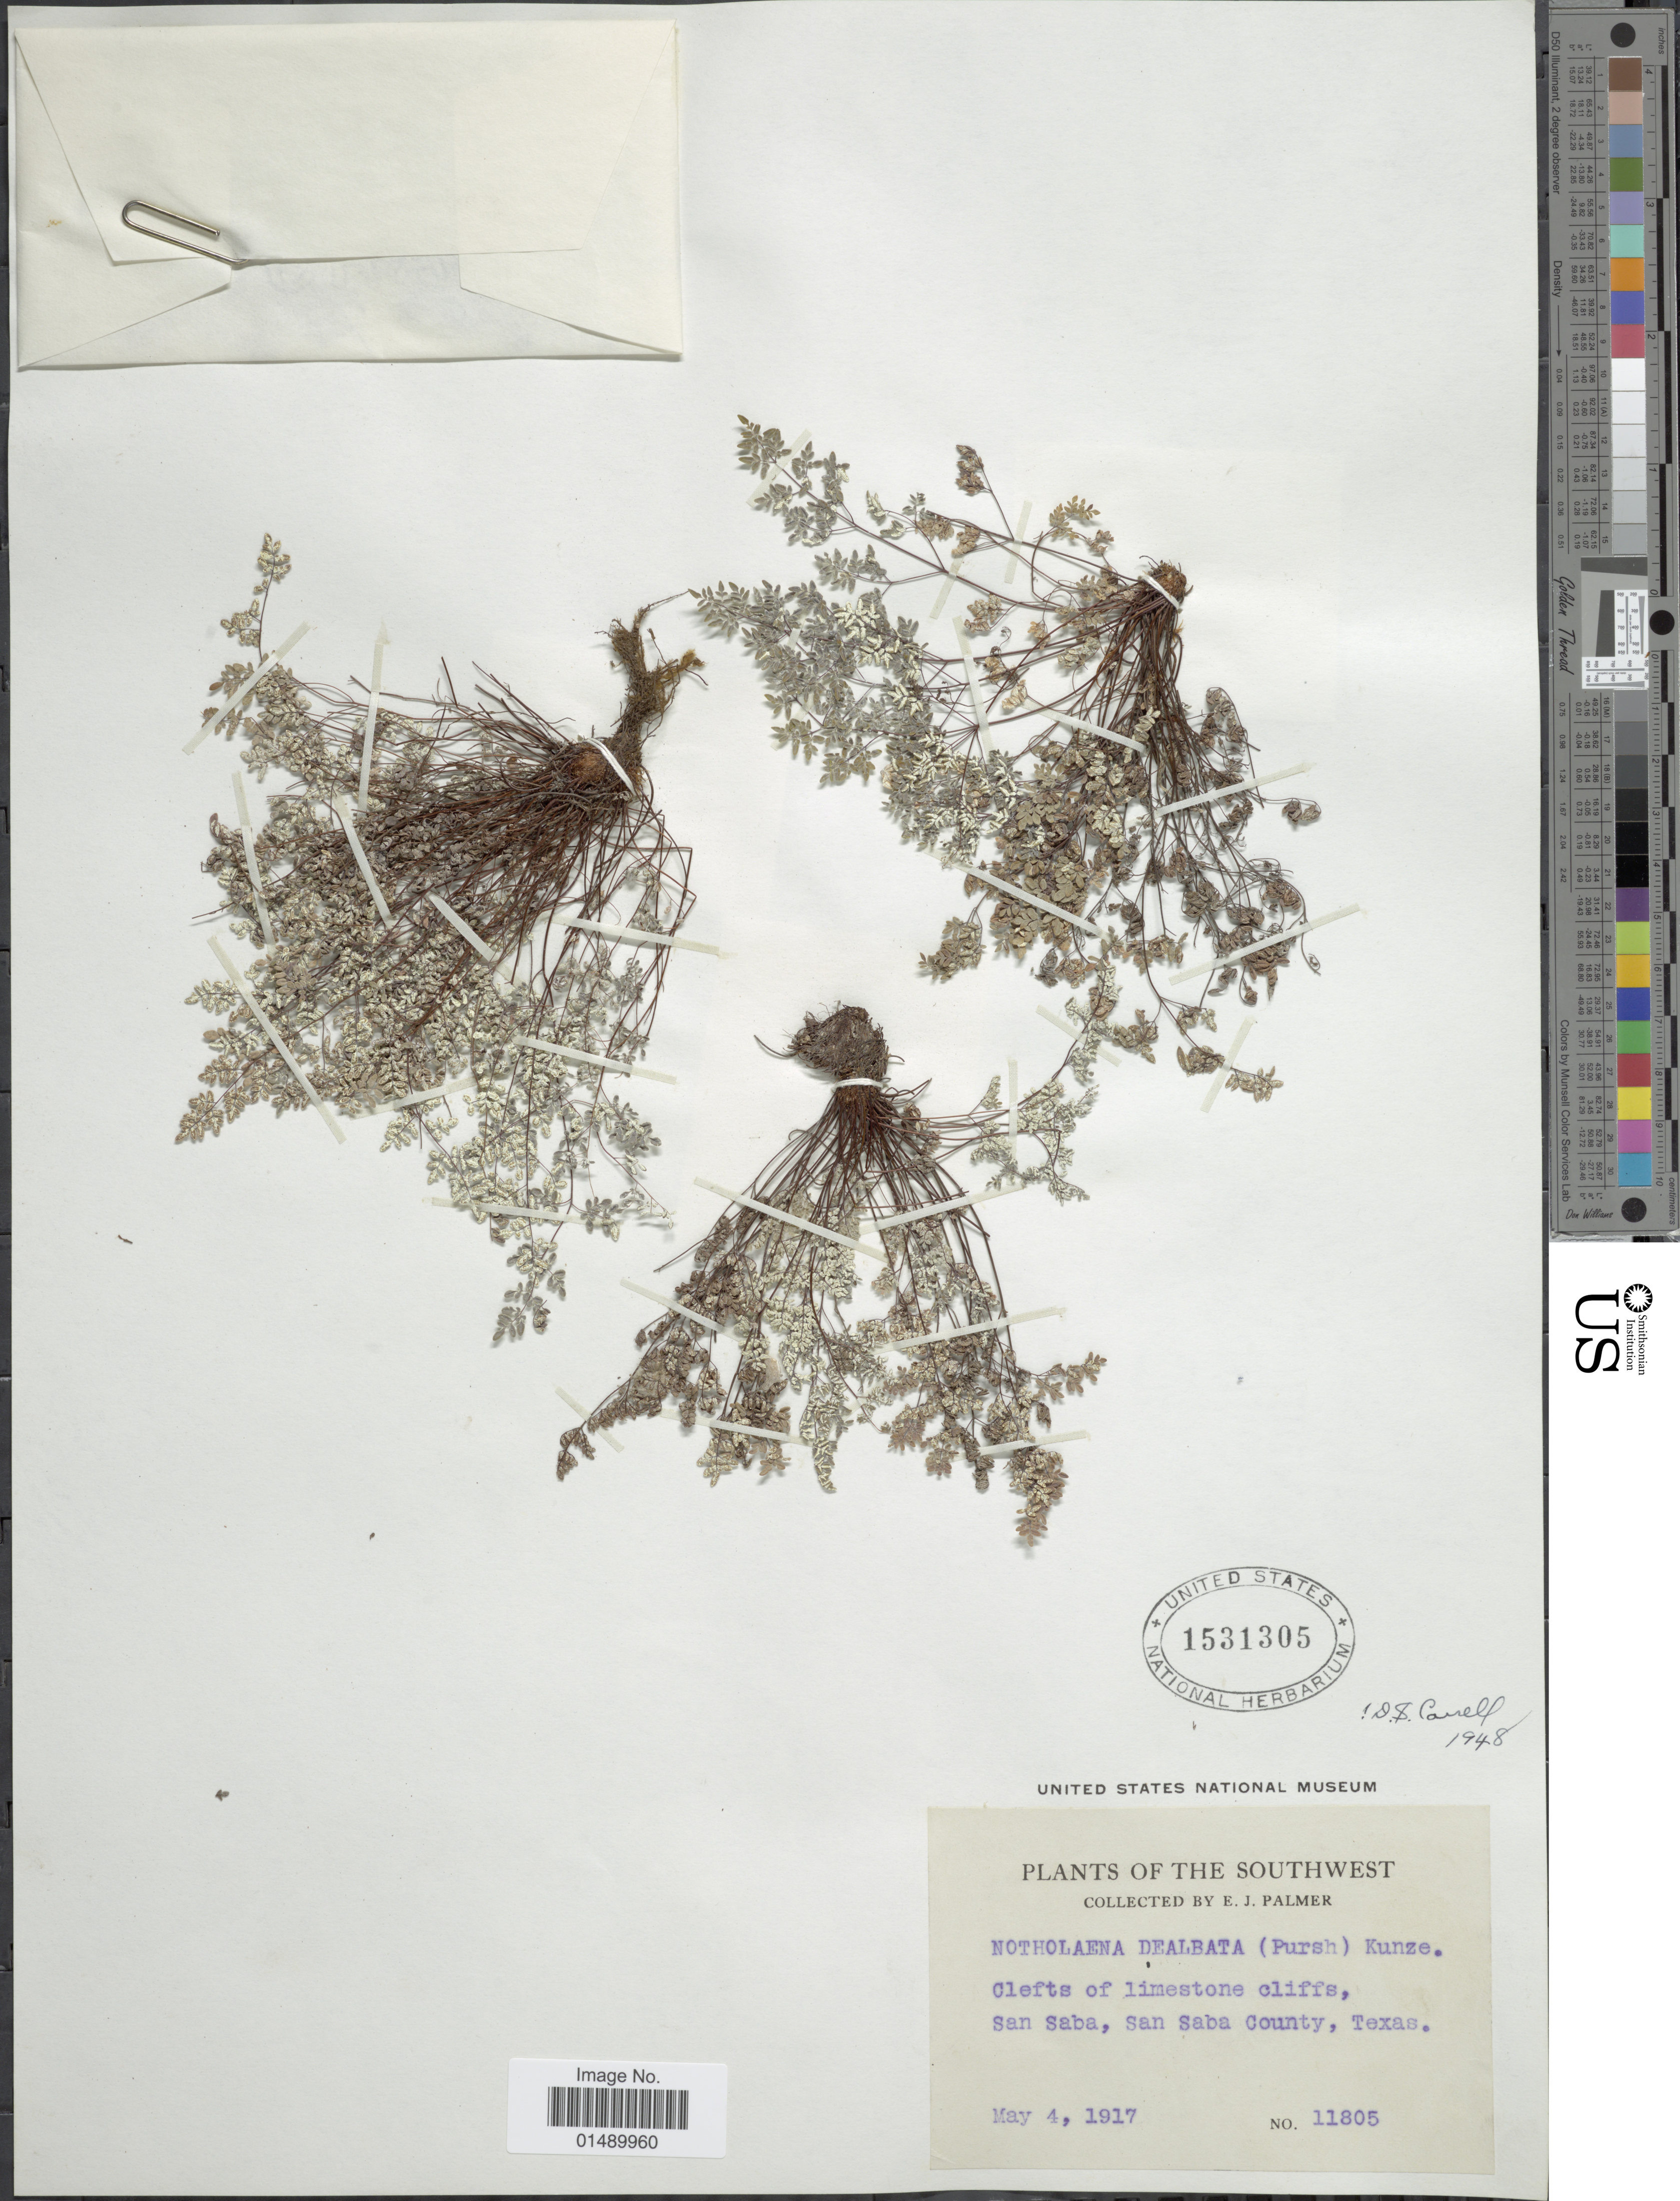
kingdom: Plantae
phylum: Tracheophyta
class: Polypodiopsida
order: Polypodiales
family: Pteridaceae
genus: Argyrochosma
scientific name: Argyrochosma dealbata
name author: (Pursh) Windham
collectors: E. J. Palmer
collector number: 11805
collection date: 1917-05-04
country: United States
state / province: Texas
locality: Southwest, San Saba, San Saba County, Texas.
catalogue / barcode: US 1531305